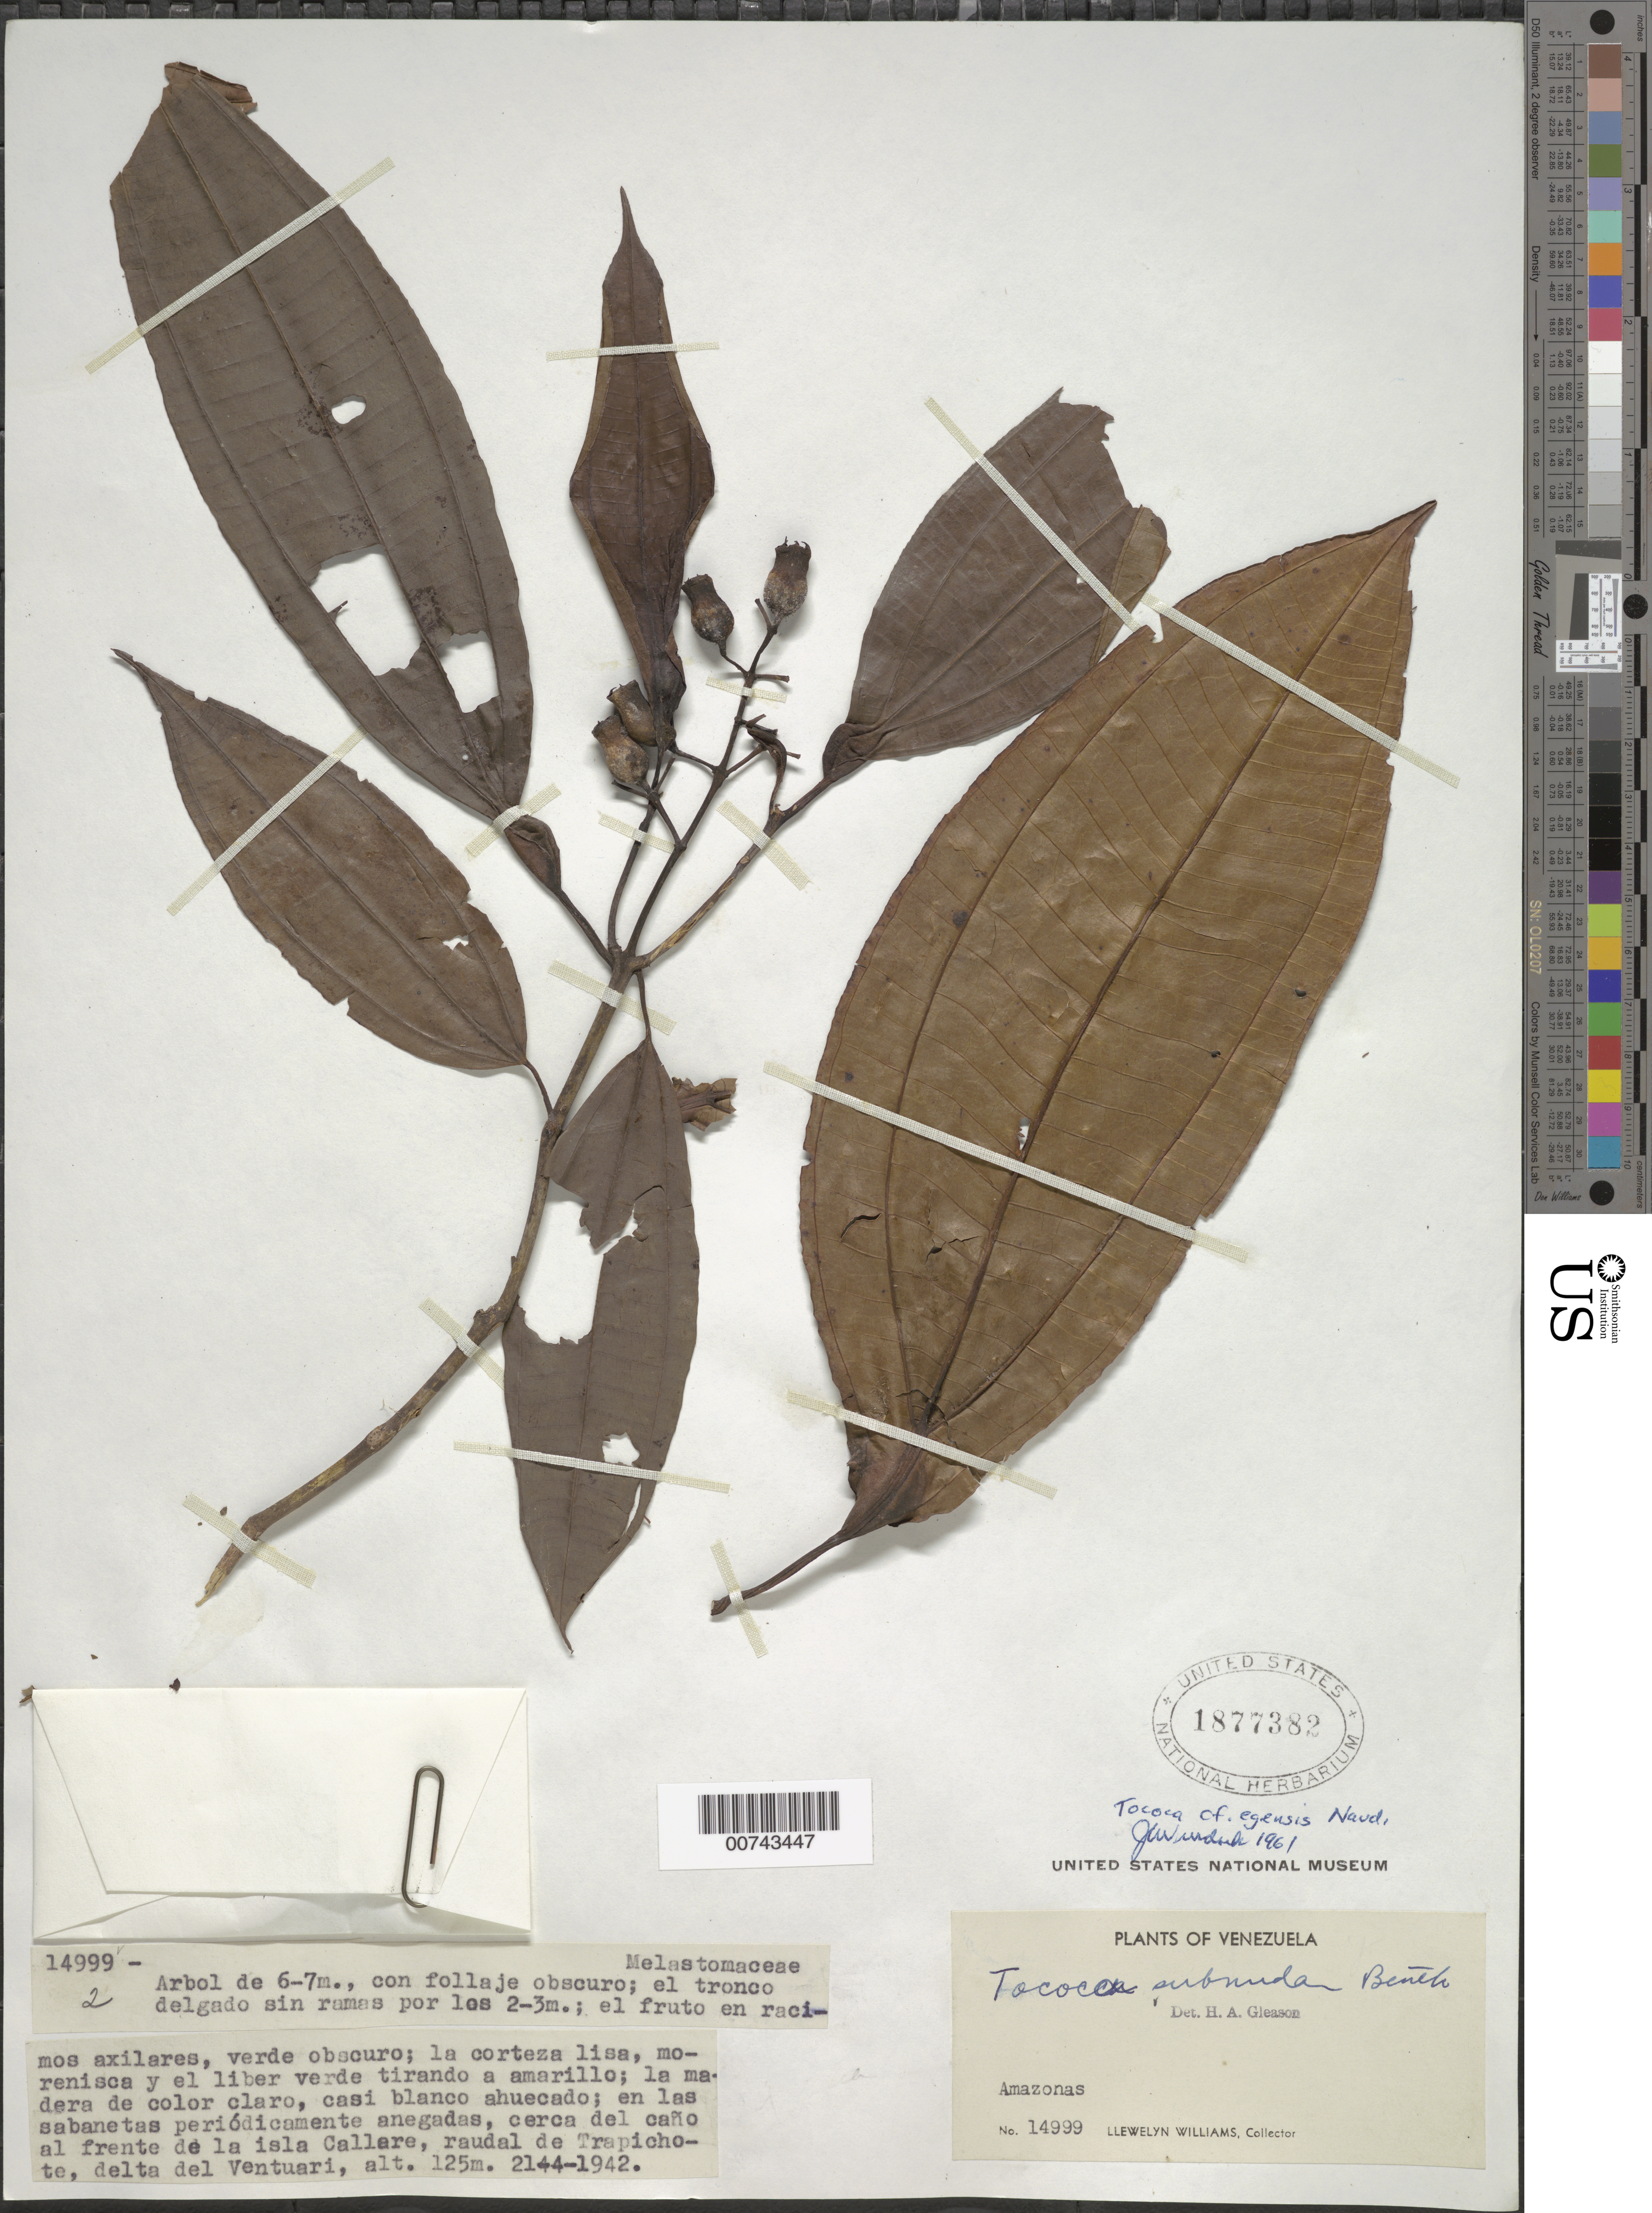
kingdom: Plantae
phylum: Tracheophyta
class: Magnoliopsida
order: Myrtales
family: Melastomataceae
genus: Tococa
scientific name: Tococa coronata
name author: Benth.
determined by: Wurdack, John J., (US), US (UNITED STATES)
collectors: Ll. Williams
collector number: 14999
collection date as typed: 21-Apr-42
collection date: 1942-04-21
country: Venezuela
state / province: Amazonas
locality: Isla de Callare, raudal de Trapichote, delta del Ventuari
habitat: Sabanetes periodicamente anegadas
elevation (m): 125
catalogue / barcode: US 1877382